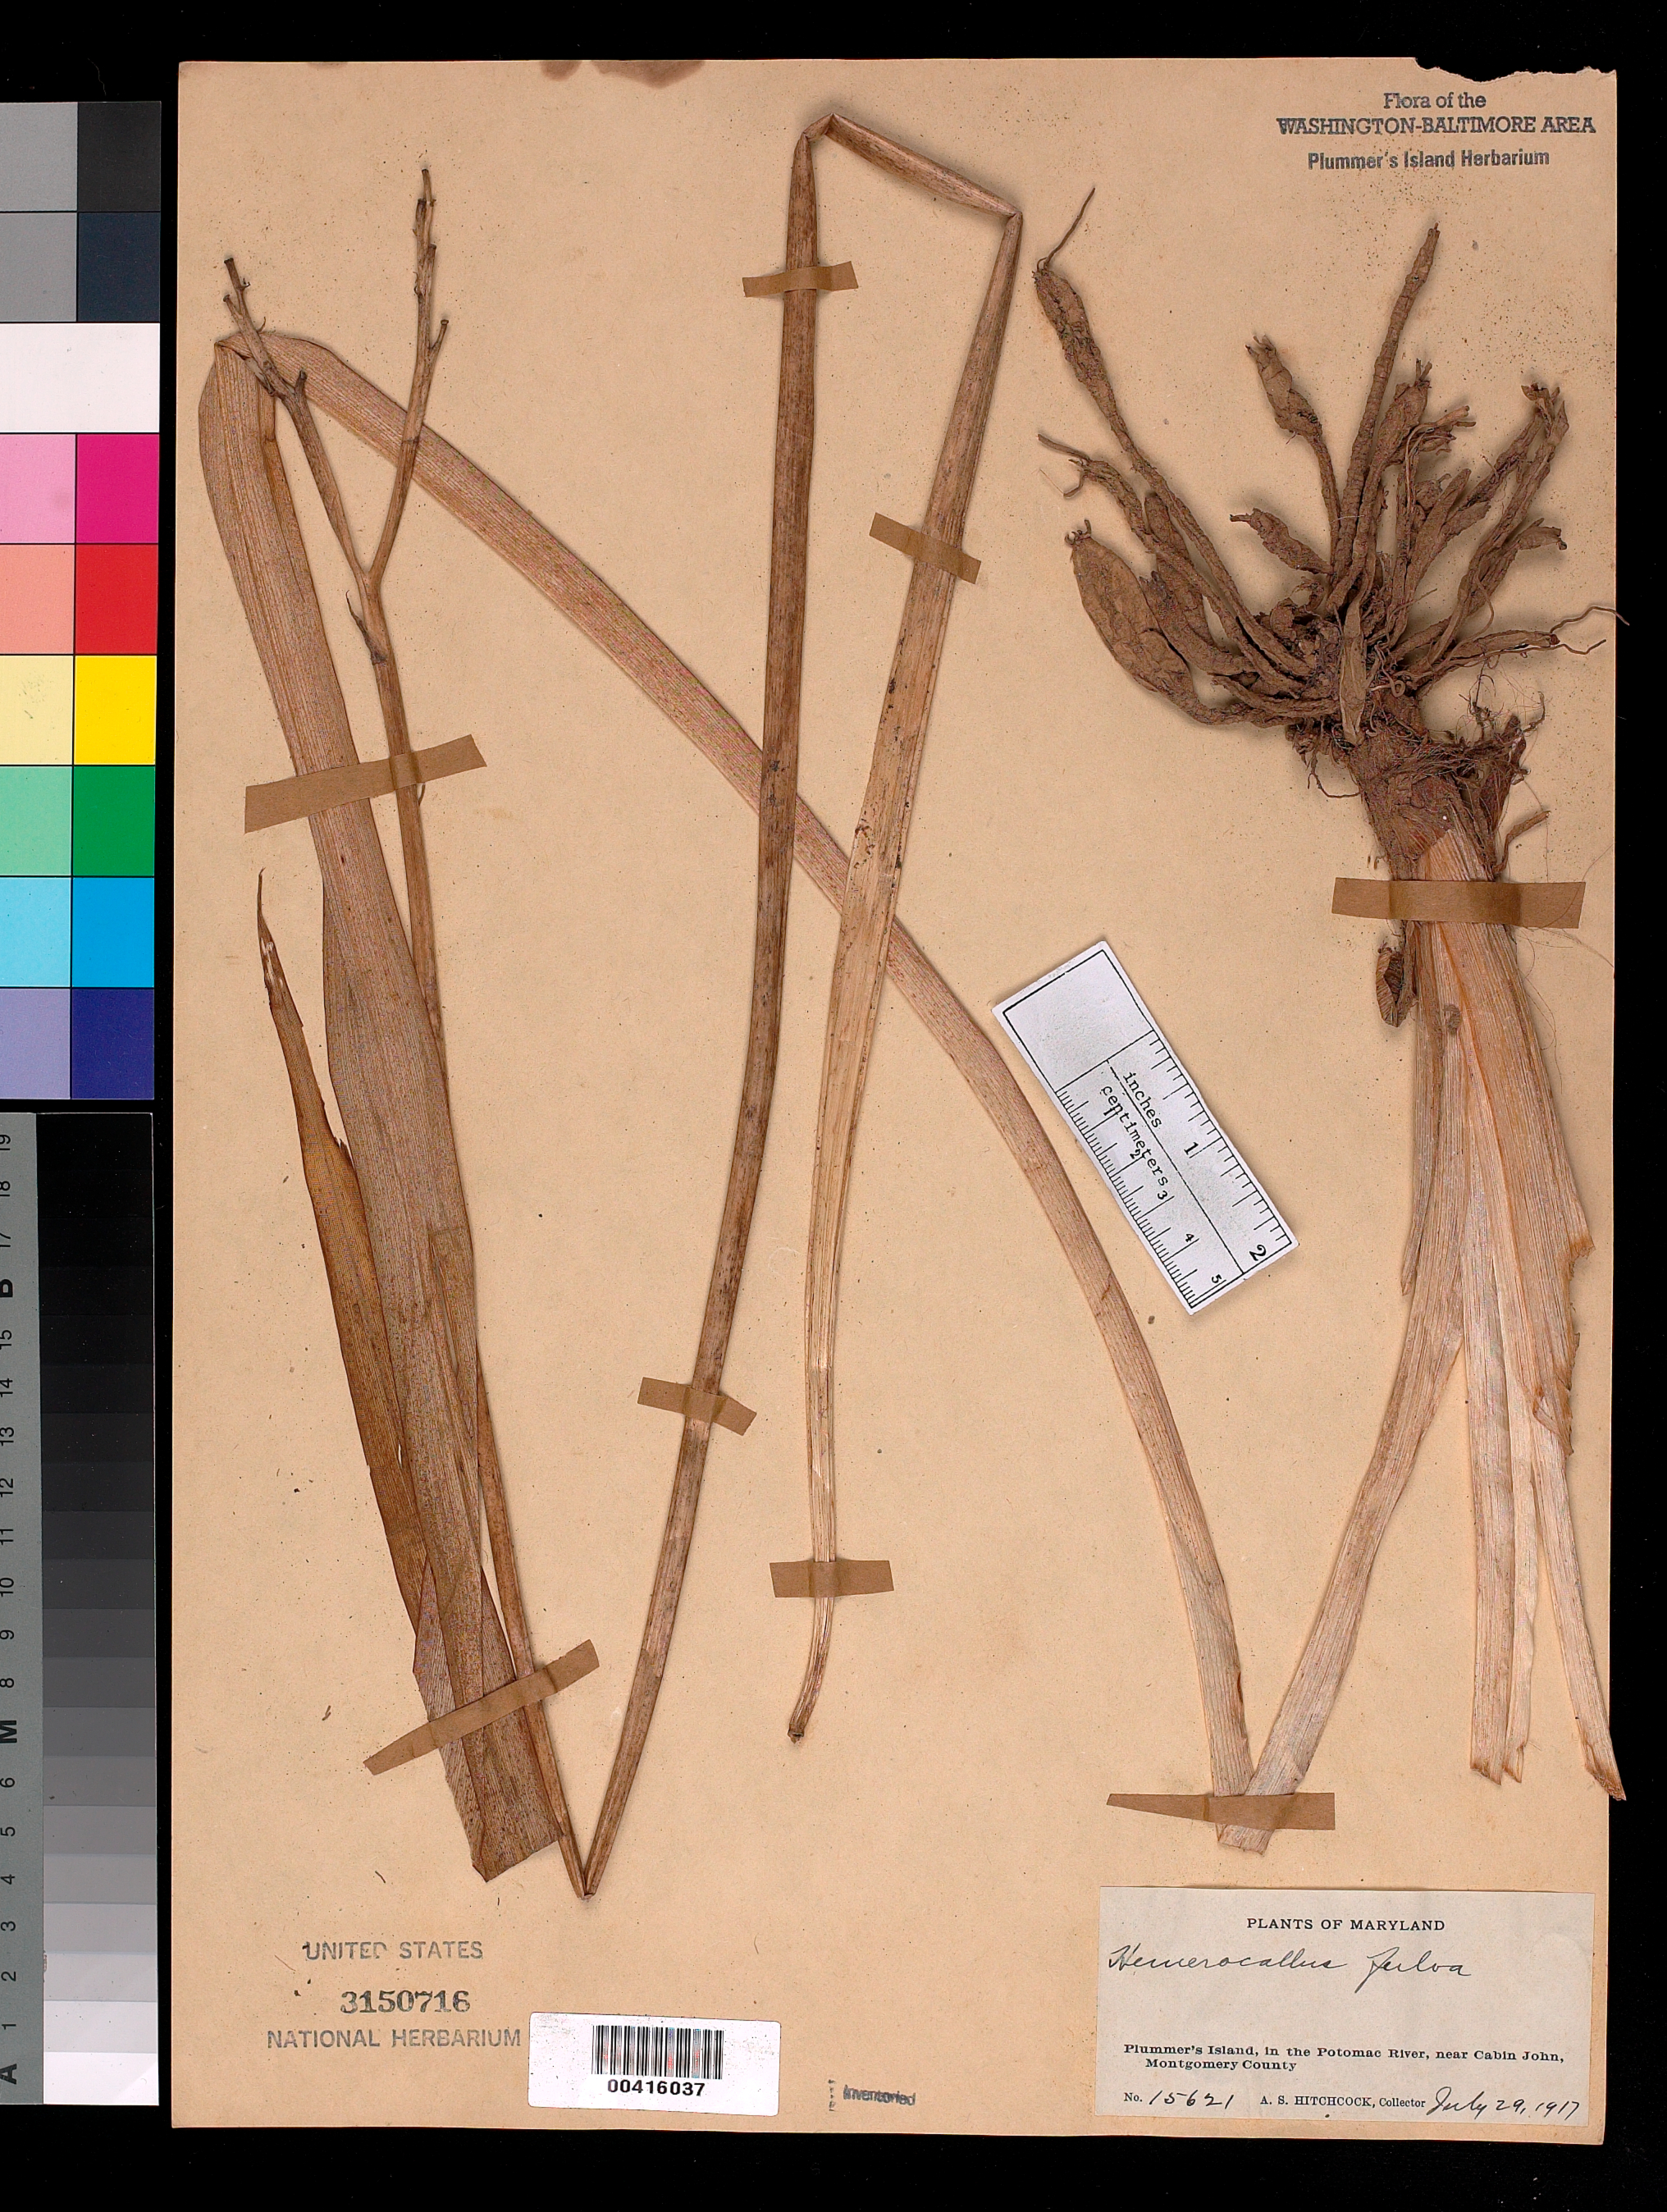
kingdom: Plantae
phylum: Tracheophyta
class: Liliopsida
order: Asparagales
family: Asphodelaceae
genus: Hemerocallis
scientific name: Hemerocallis fulva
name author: L.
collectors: A. S. Hitchcock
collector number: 15621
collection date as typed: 29 Jul 1917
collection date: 1917-07-29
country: United States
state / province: Maryland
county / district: Montgomery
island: Plummers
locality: Plummer's Island C. & O. Canal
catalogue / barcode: US 3150716